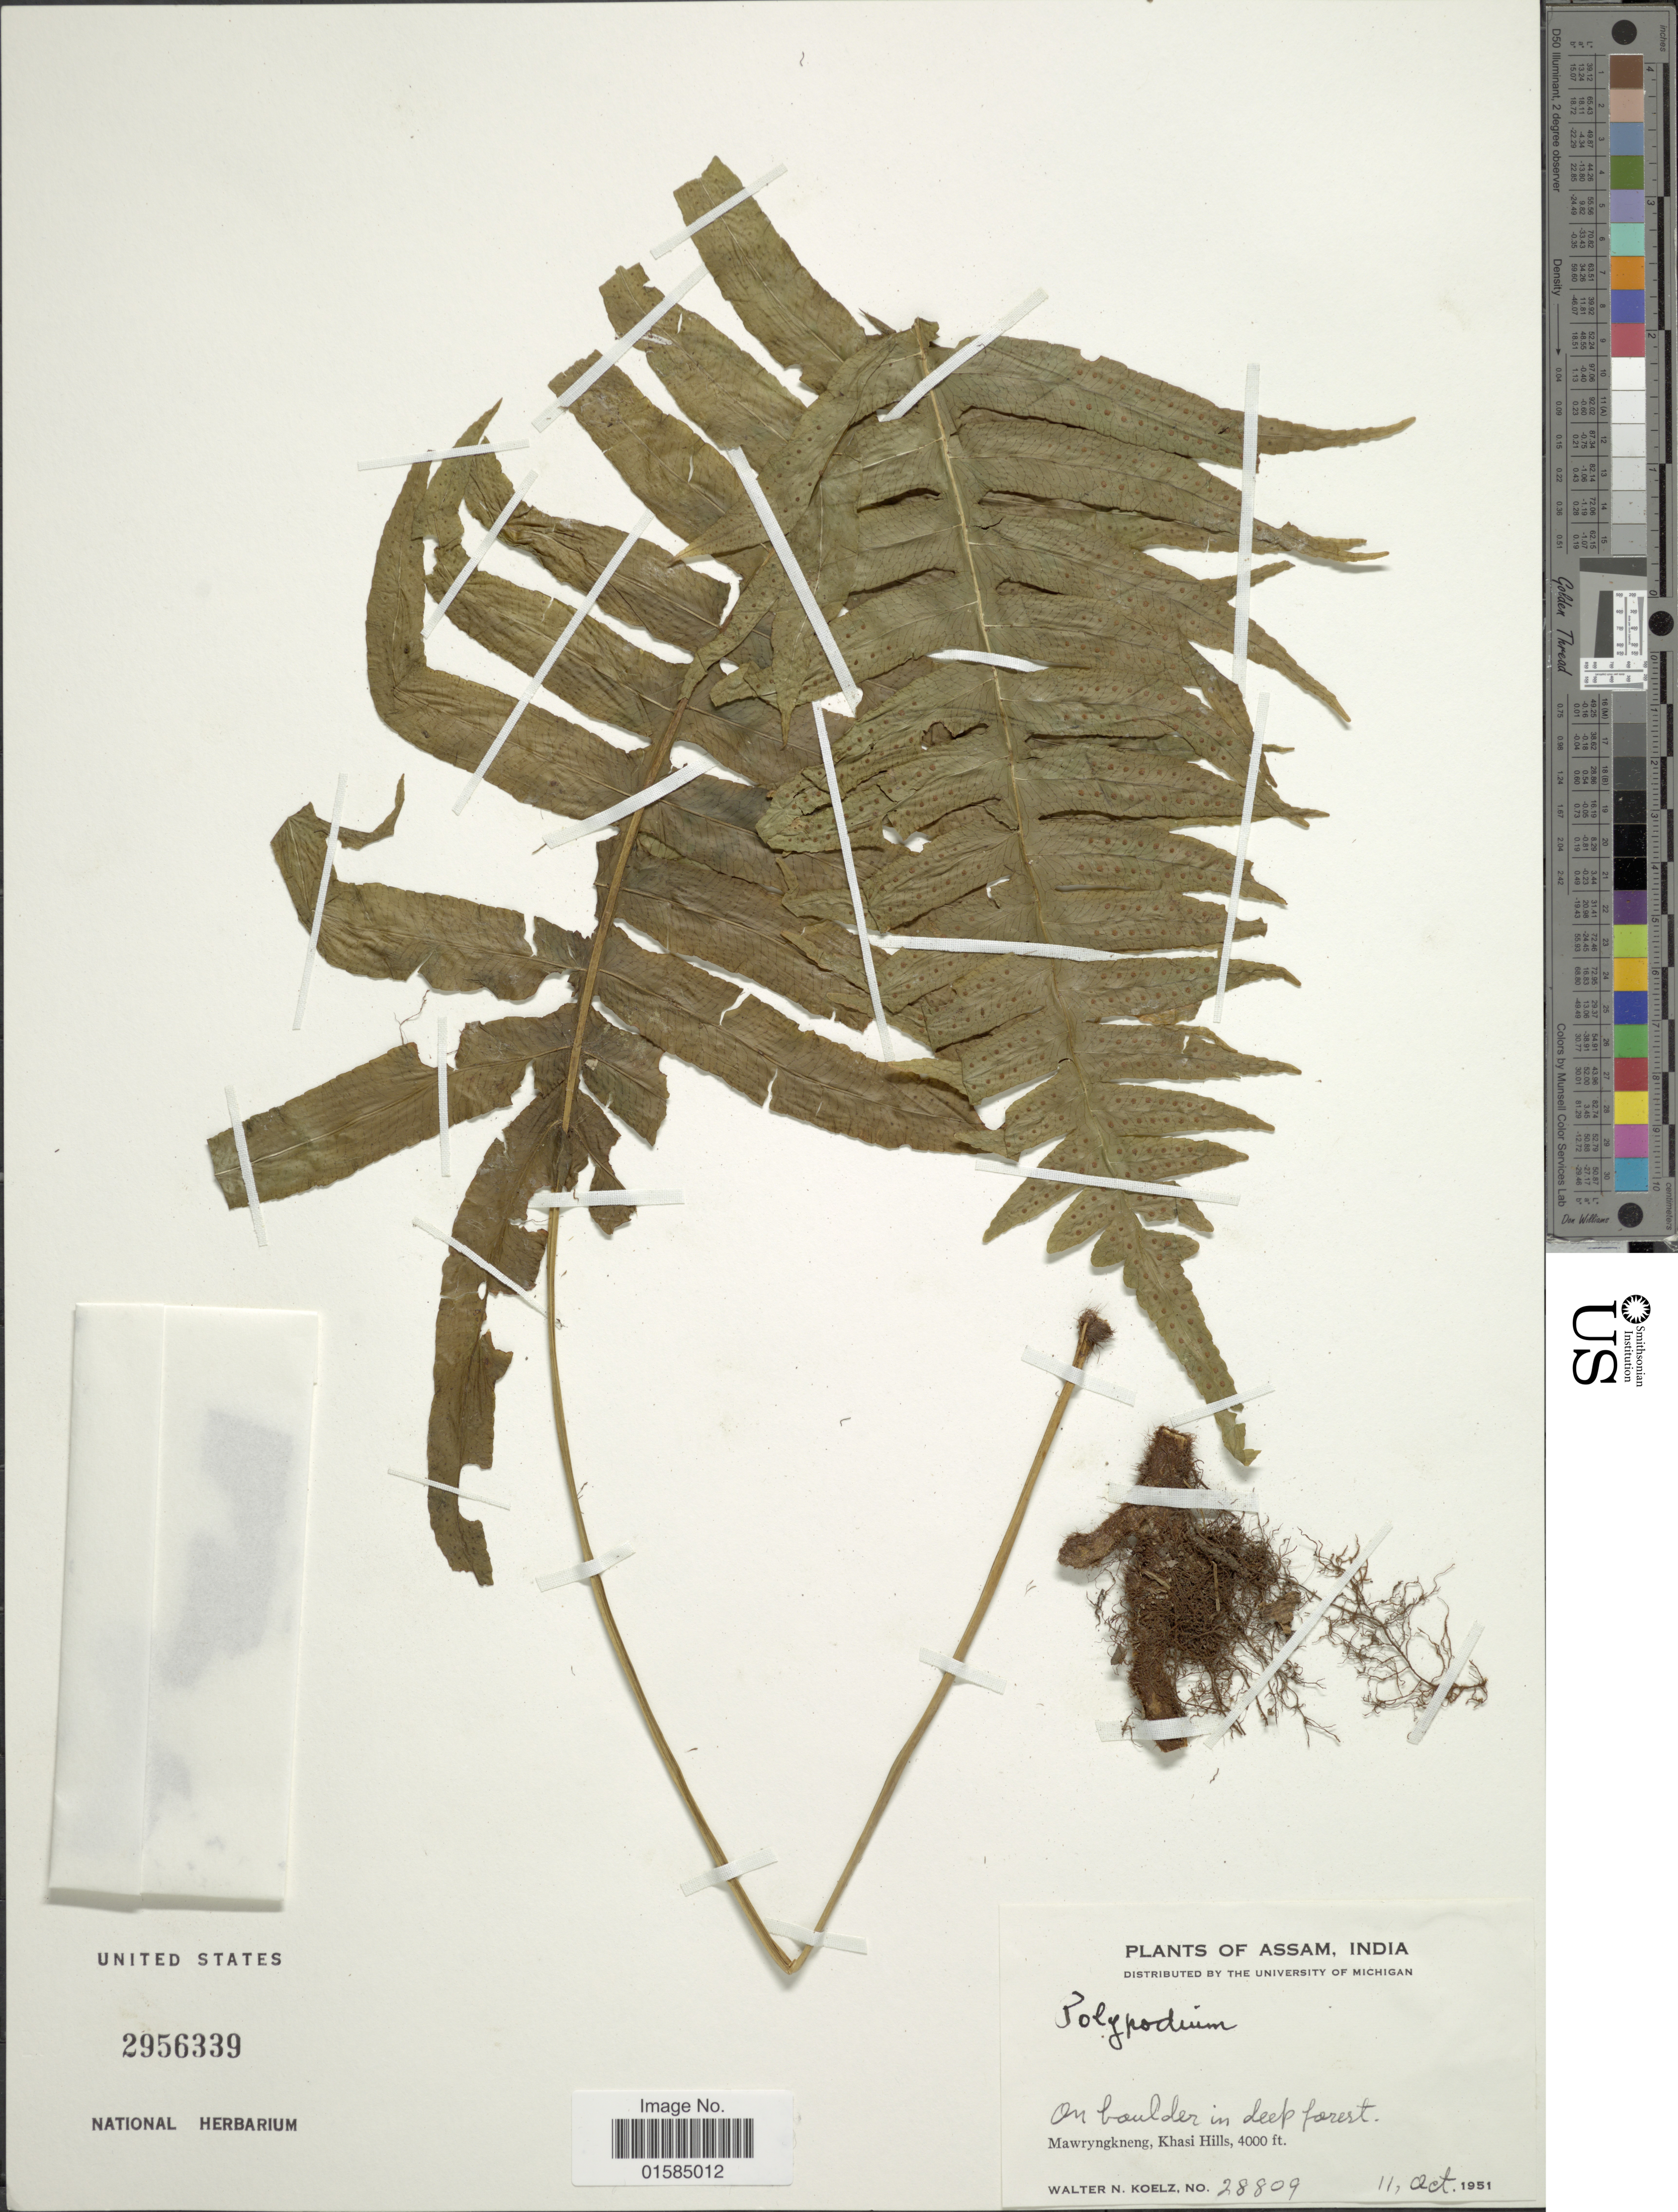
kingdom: Plantae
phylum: Tracheophyta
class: Polypodiopsida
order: Polypodiales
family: Polypodiaceae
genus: Leptochilus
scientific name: Leptochilus sp.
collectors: W. N. Koelz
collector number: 28809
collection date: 1951-10-11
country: India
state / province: Meghalaya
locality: Assam, India, Mawryngkneng, Khasi Hills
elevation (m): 1219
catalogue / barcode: US 2956339